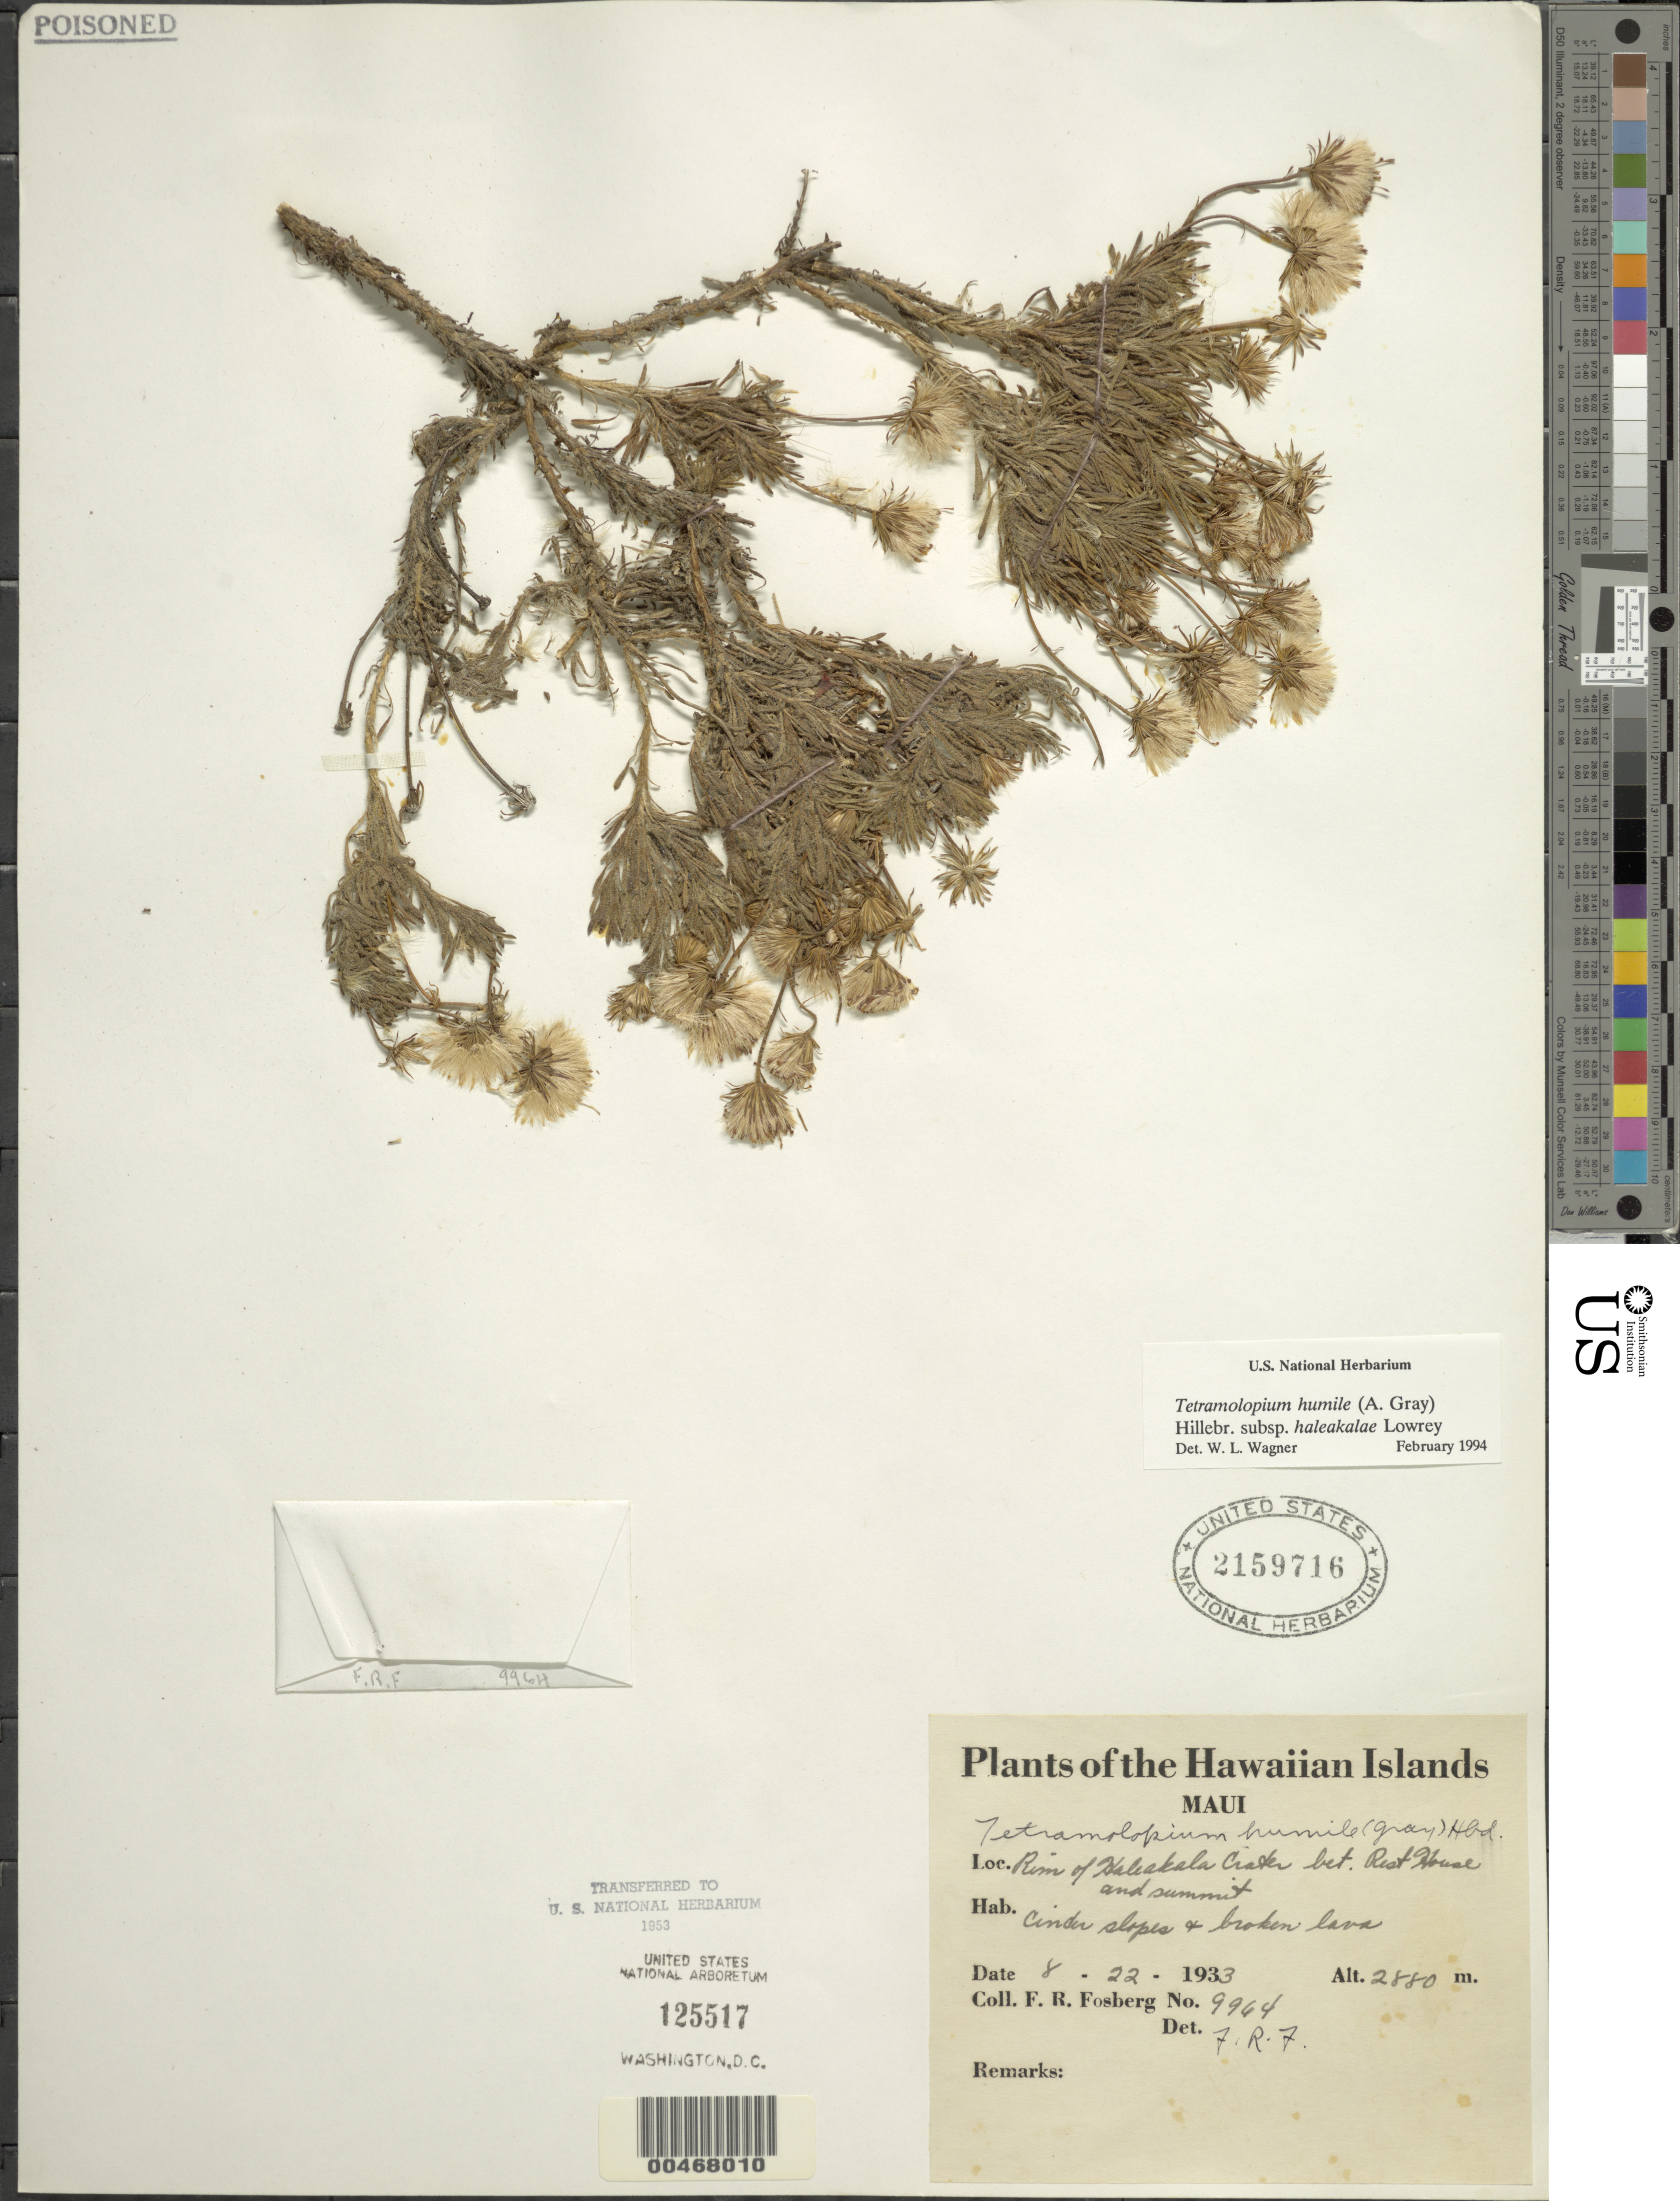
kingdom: Plantae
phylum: Tracheophyta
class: Magnoliopsida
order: Asterales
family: Asteraceae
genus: Tetramolopium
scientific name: Tetramolopium humile subsp. haleakalae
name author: Lowrey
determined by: Wagner, W. L., (BOT), Smithsonian Institution - National Museum of Natural History (UNITED STATES)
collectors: F. R. Fosberg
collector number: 9964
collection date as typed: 22 Aug 1933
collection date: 1933-08-22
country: United States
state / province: Hawaii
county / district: Maui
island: Maui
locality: Rim of Haleakala Crater bet. Rest House and summit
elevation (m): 2880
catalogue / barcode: US 2159716